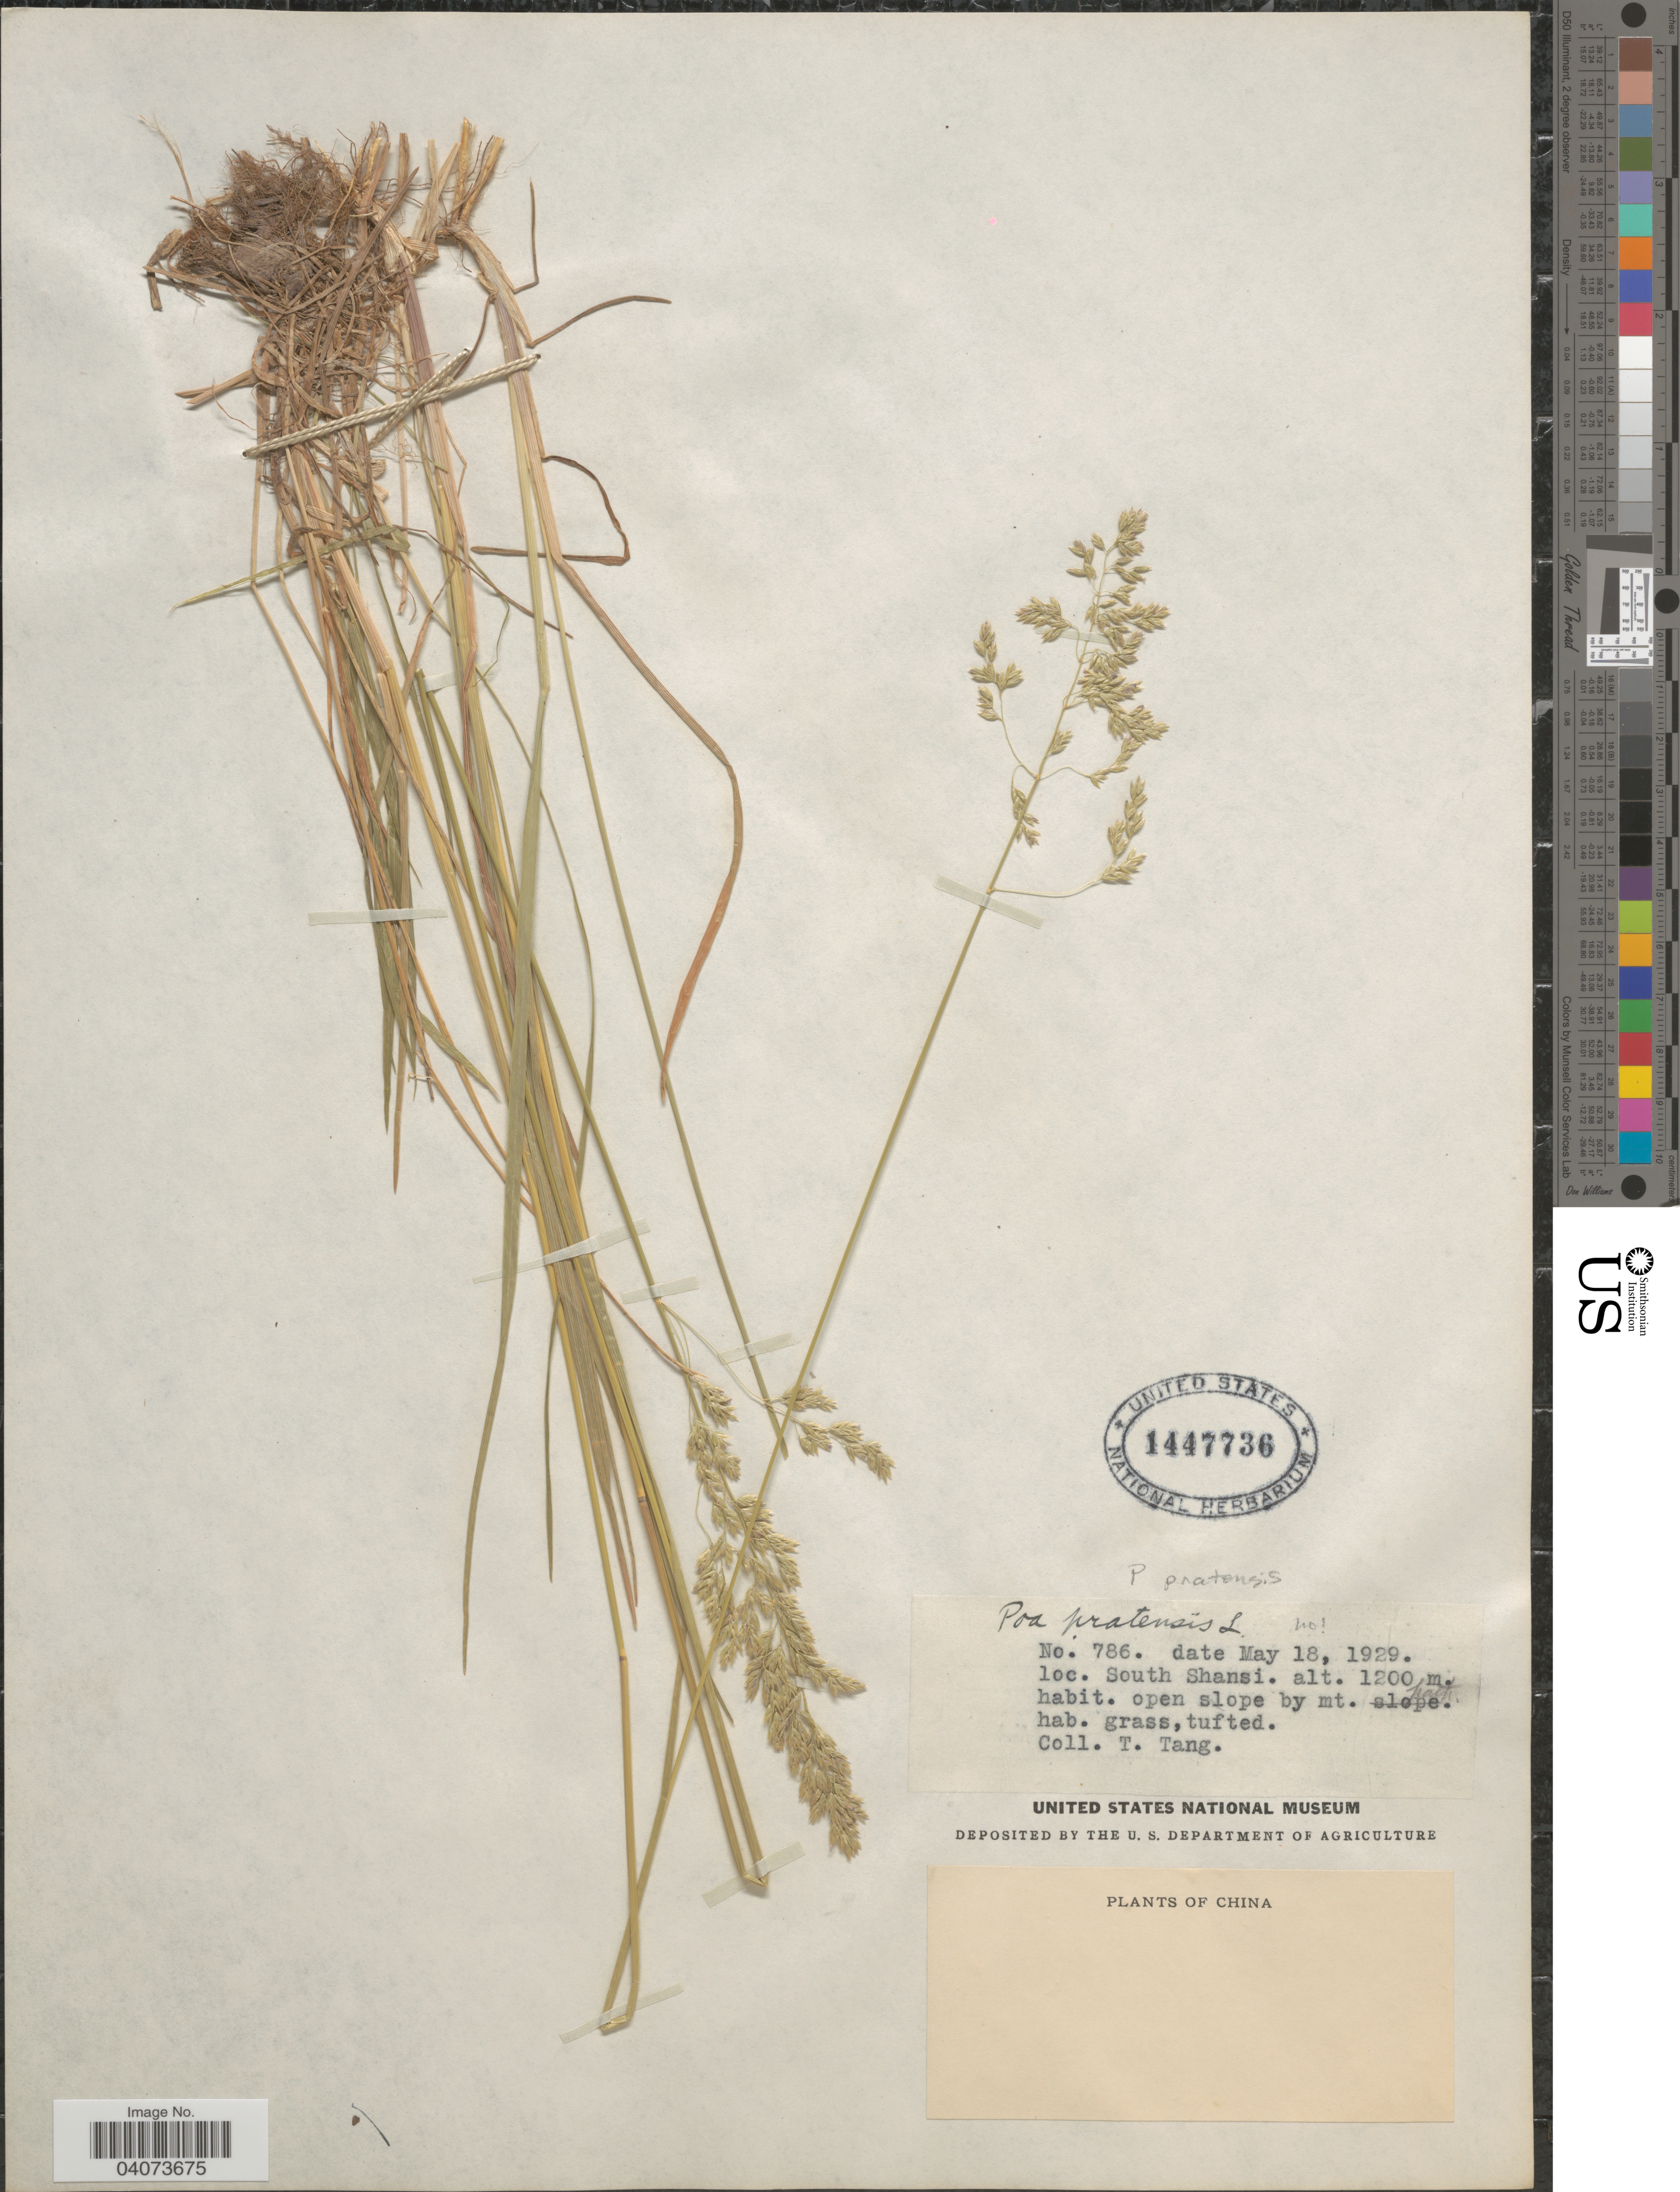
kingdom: Plantae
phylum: Tracheophyta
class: Liliopsida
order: Poales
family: Poaceae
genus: Poa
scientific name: Poa pratensis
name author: L.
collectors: T. Tang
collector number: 786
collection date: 1929-05-18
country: China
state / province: Shanxi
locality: South Shansi.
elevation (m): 1200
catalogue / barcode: US 1447736